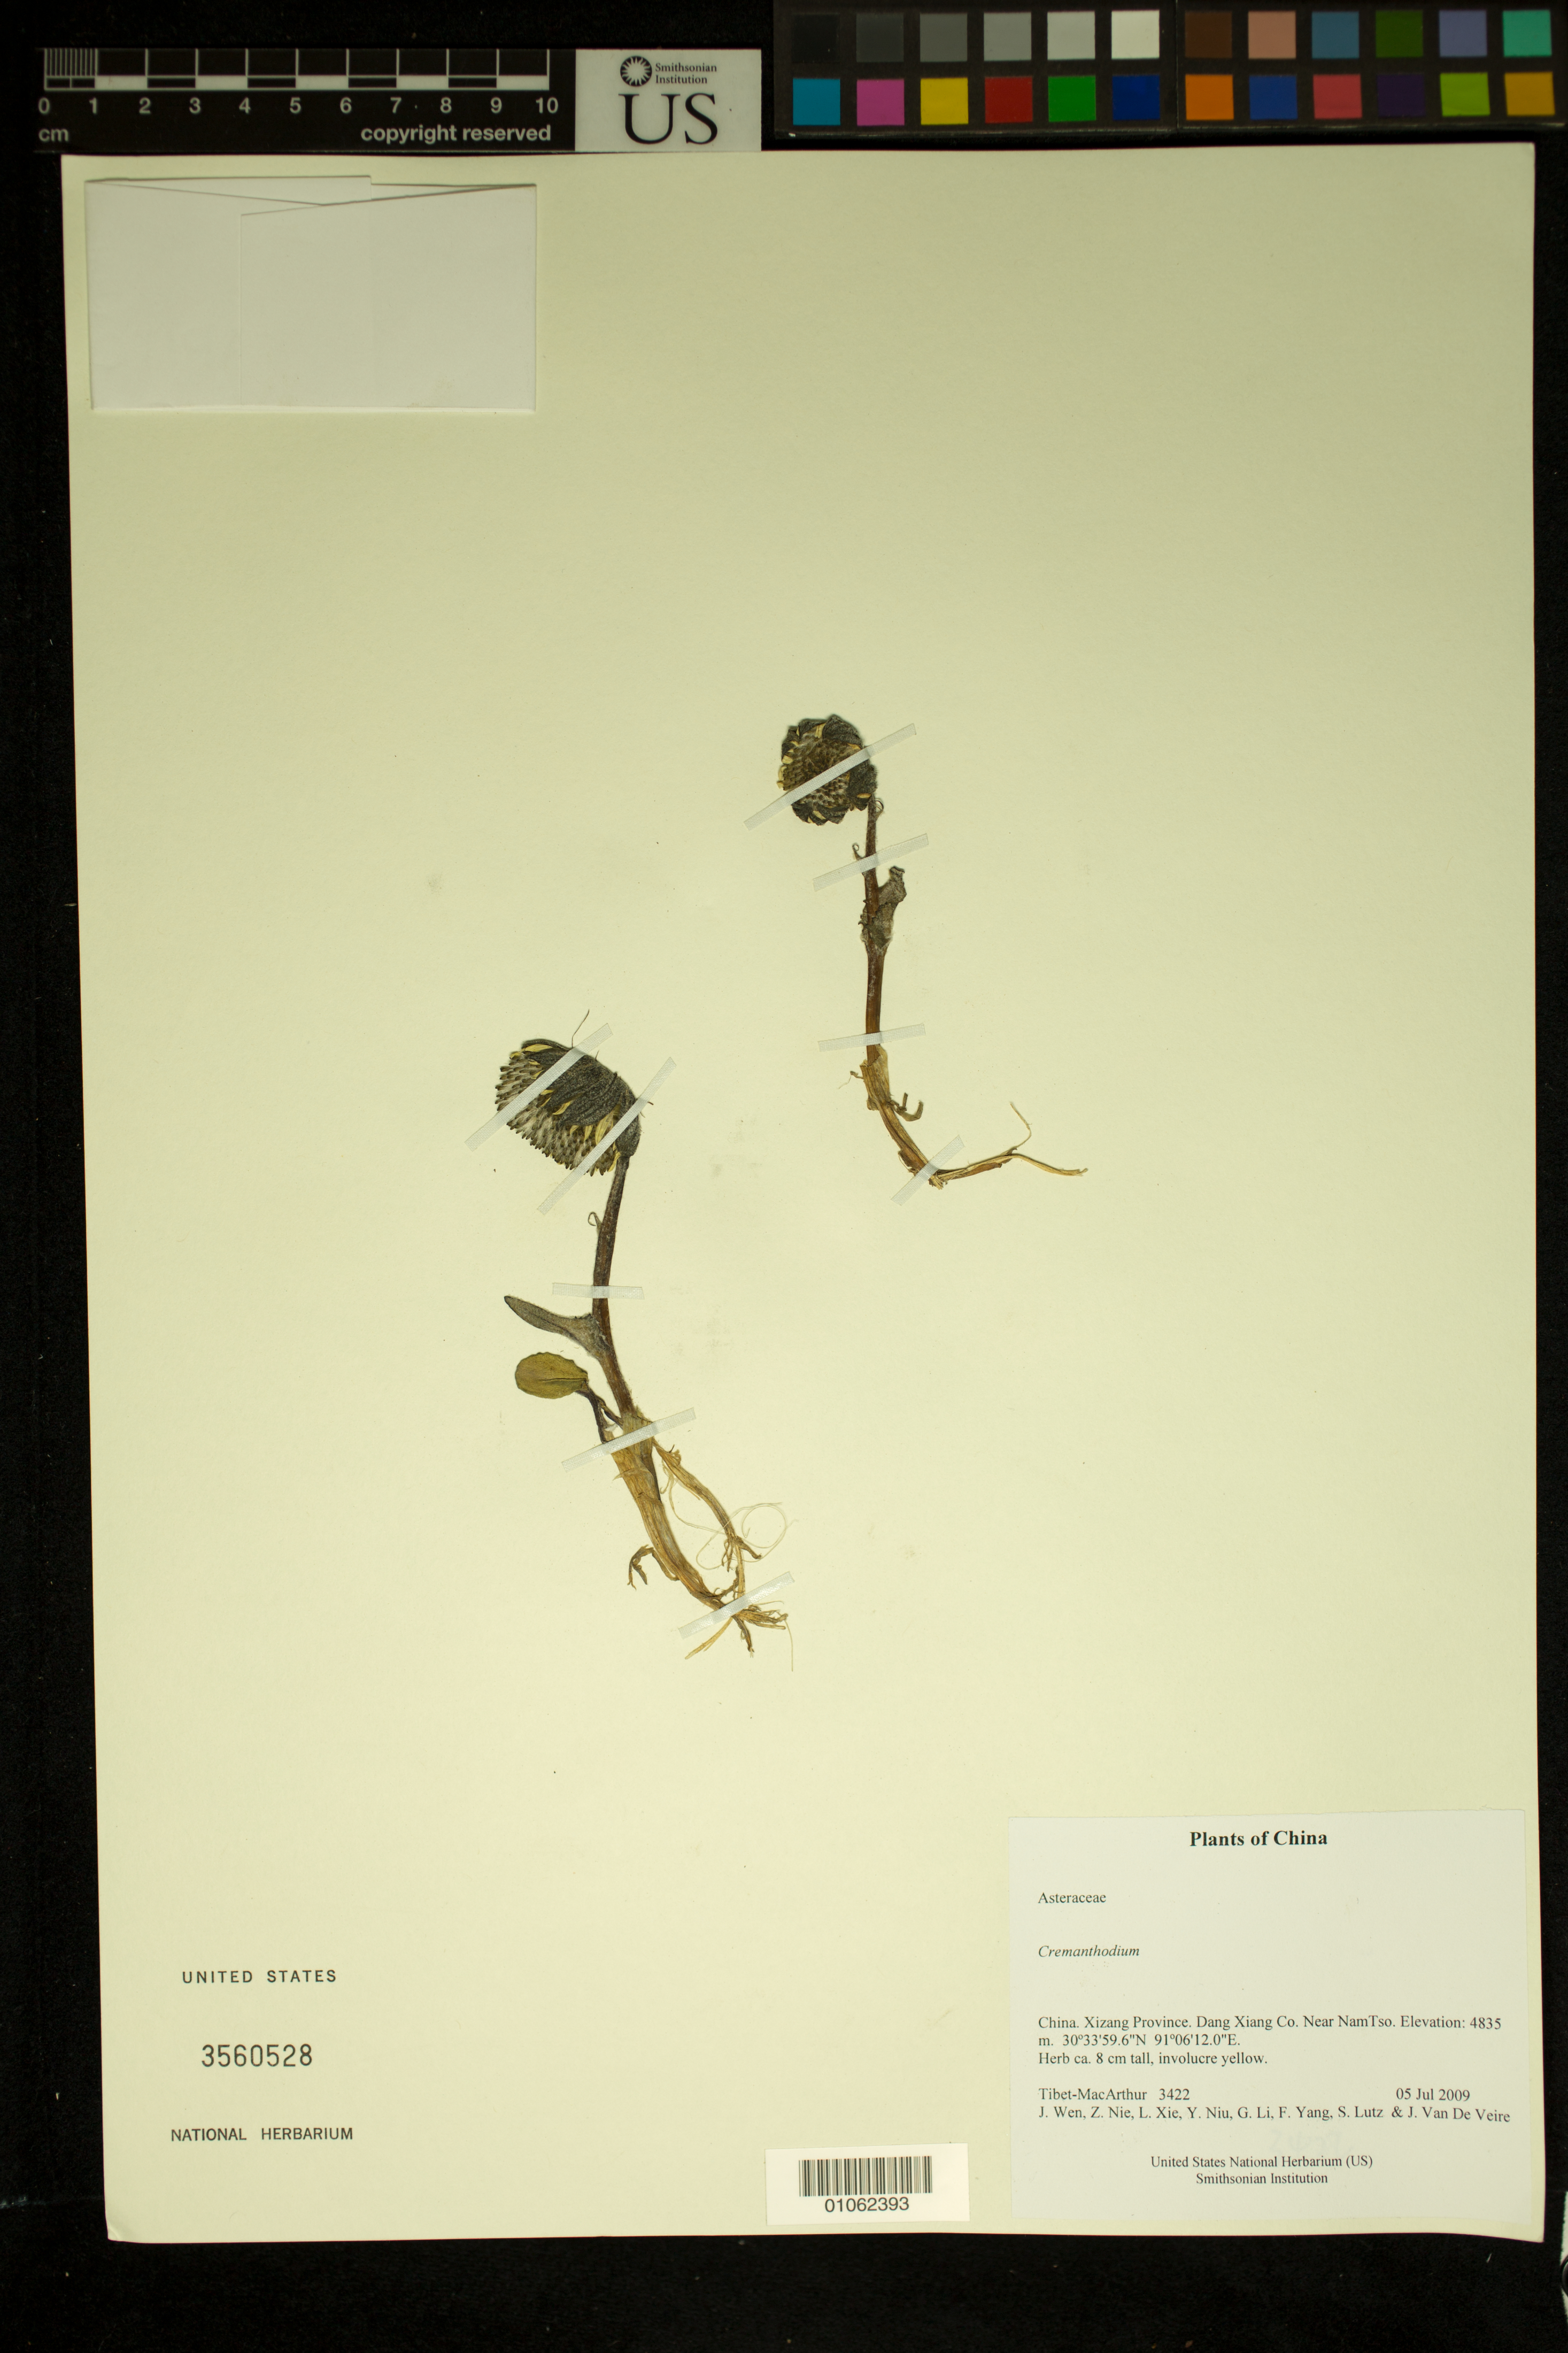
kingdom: Plantae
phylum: Tracheophyta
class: Magnoliopsida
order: Asterales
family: Asteraceae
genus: Cremanthodium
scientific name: Cremanthodium sp.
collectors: Tibet-MacArthur, J. Wen, Z. Nie, L. Xie, Y. Niu, G. Li, F. Yang, S. Lutz & J. Van De Veire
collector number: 3422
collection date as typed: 05 Jul 2009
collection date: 2009-07-05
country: China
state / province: Xizang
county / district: Dang Xiang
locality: Near NamTso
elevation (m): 4835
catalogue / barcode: US 3560528